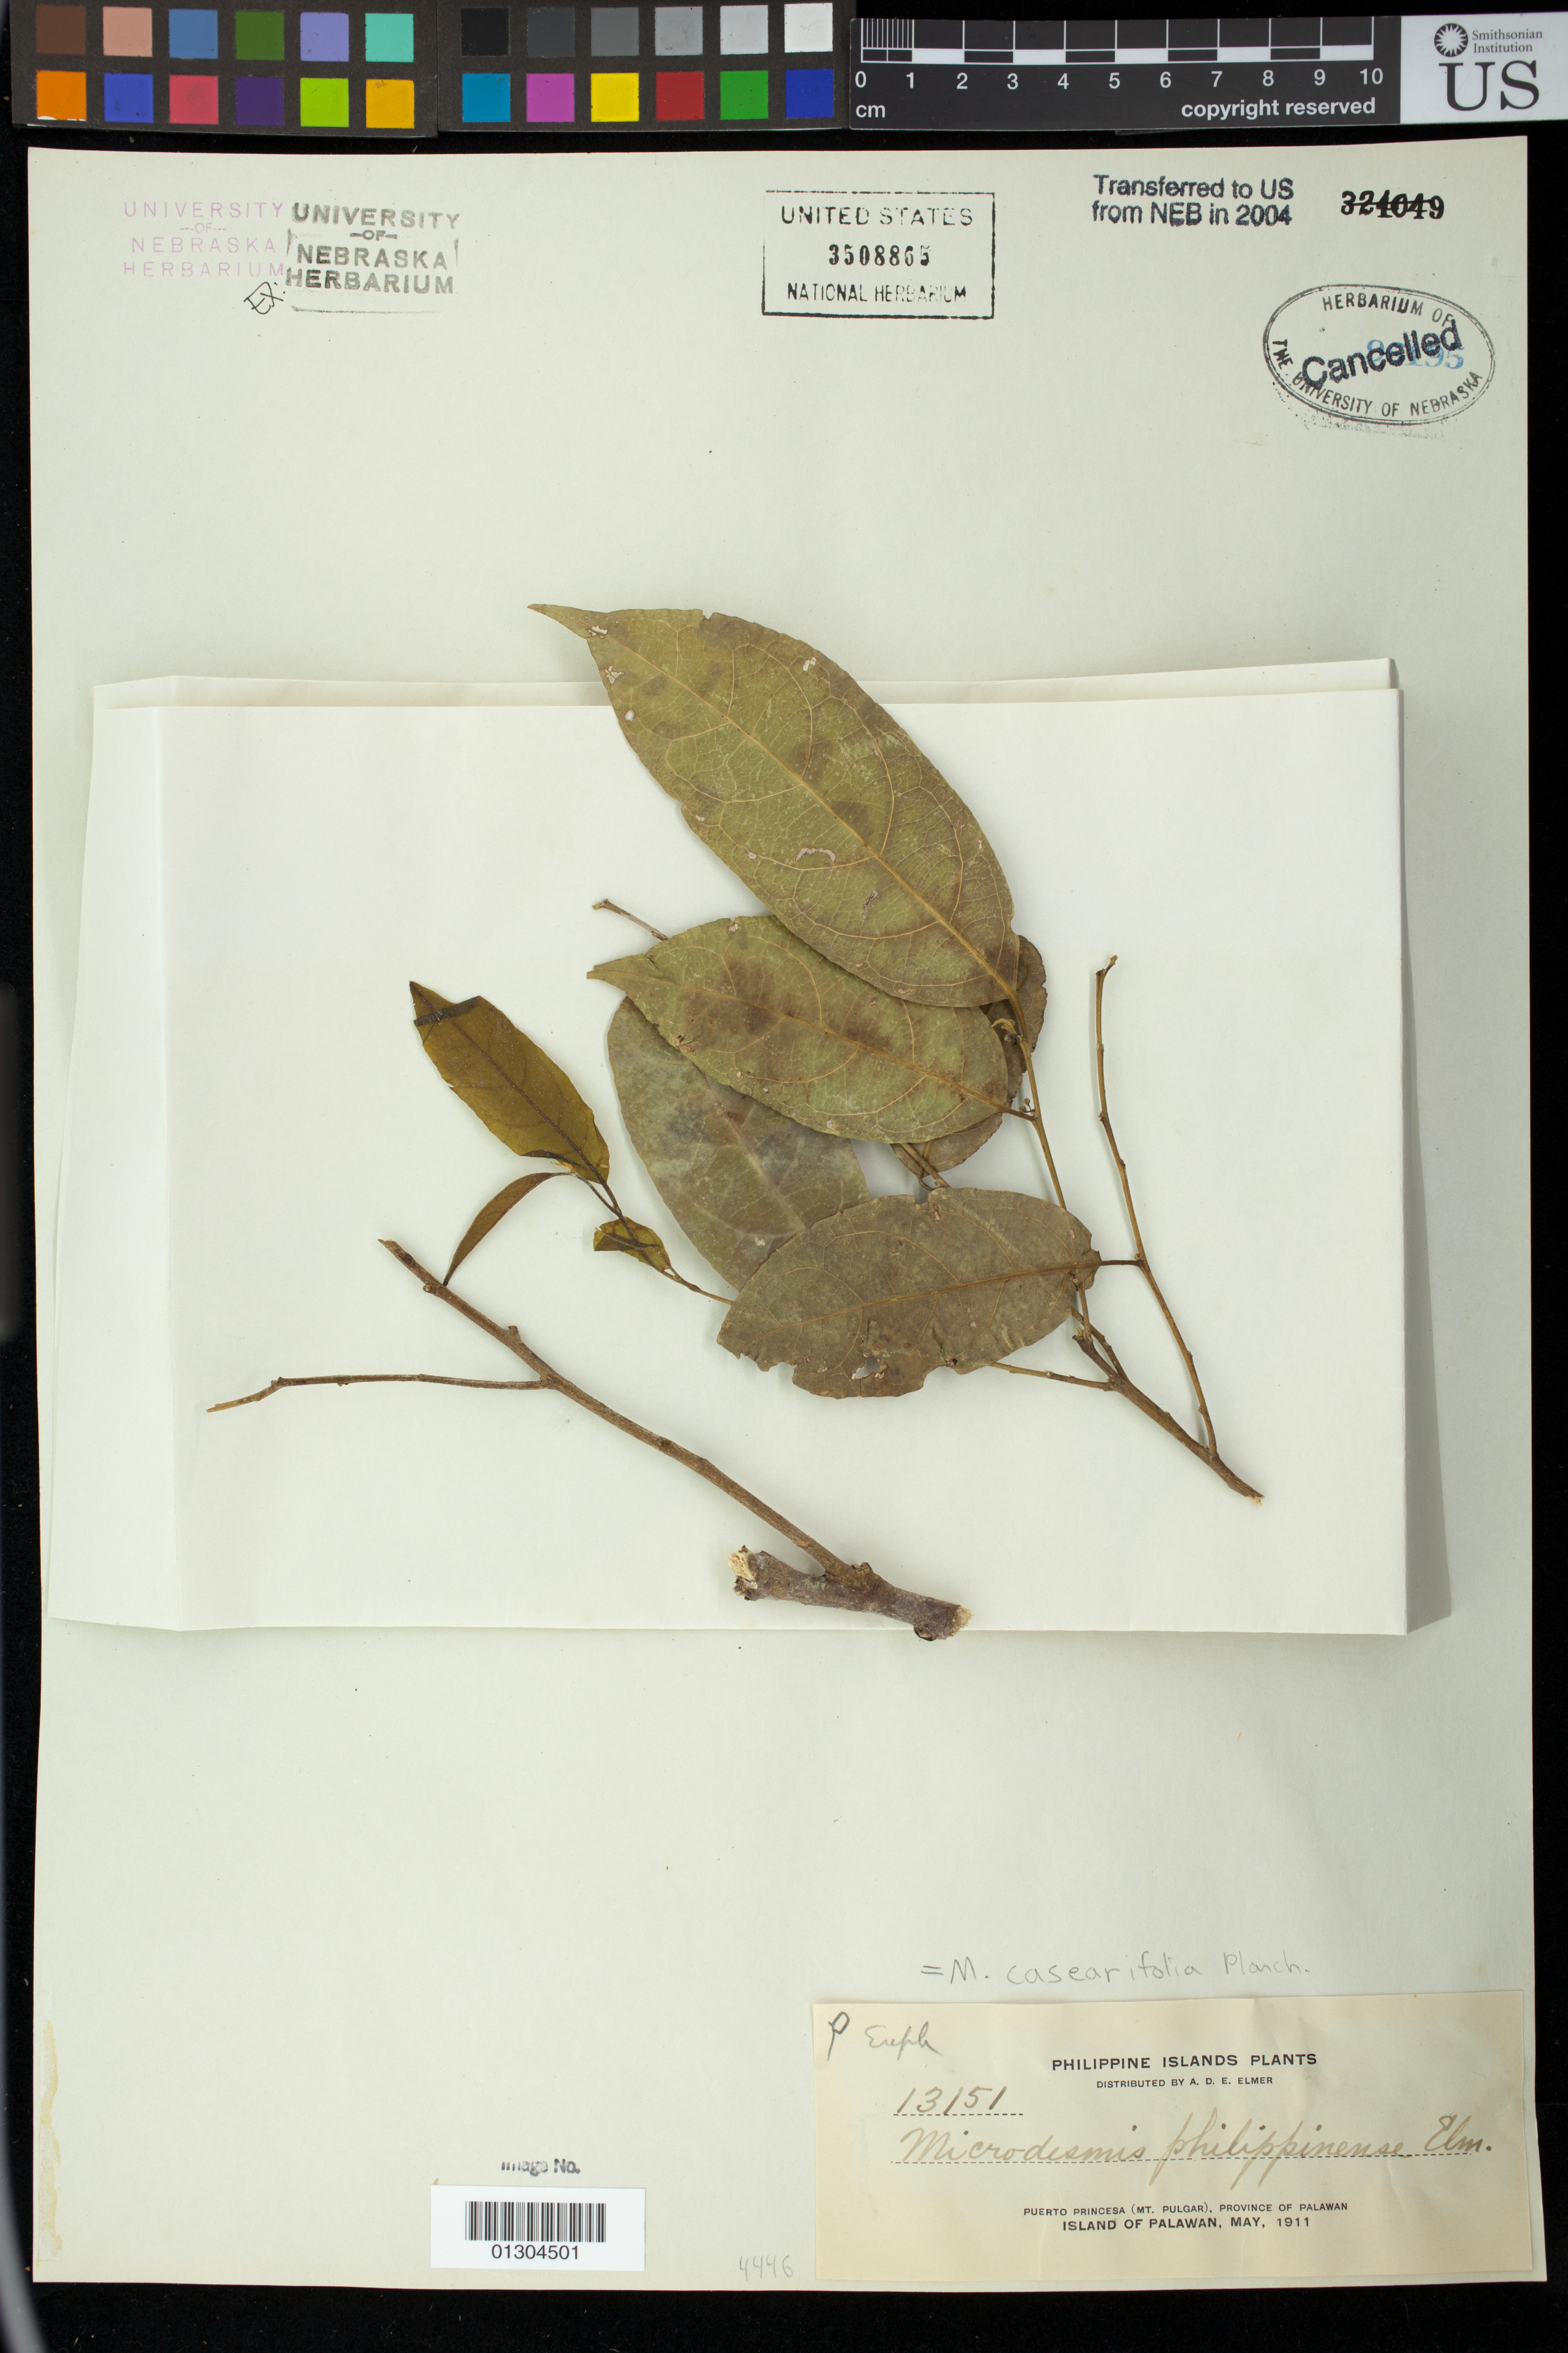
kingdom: Plantae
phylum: Tracheophyta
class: Magnoliopsida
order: Malpighiales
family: Pandaceae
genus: Microdesmis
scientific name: Microdesmis casearifolia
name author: Planch. & Hook.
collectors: A. D. E. Elmer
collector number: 13151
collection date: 1911-05-01/1911-05-31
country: Philippines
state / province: Mimaropa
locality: Puerto Princesa (Mt. Pulgar), Province of Palawan, Island of Palawan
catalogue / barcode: US 3508865